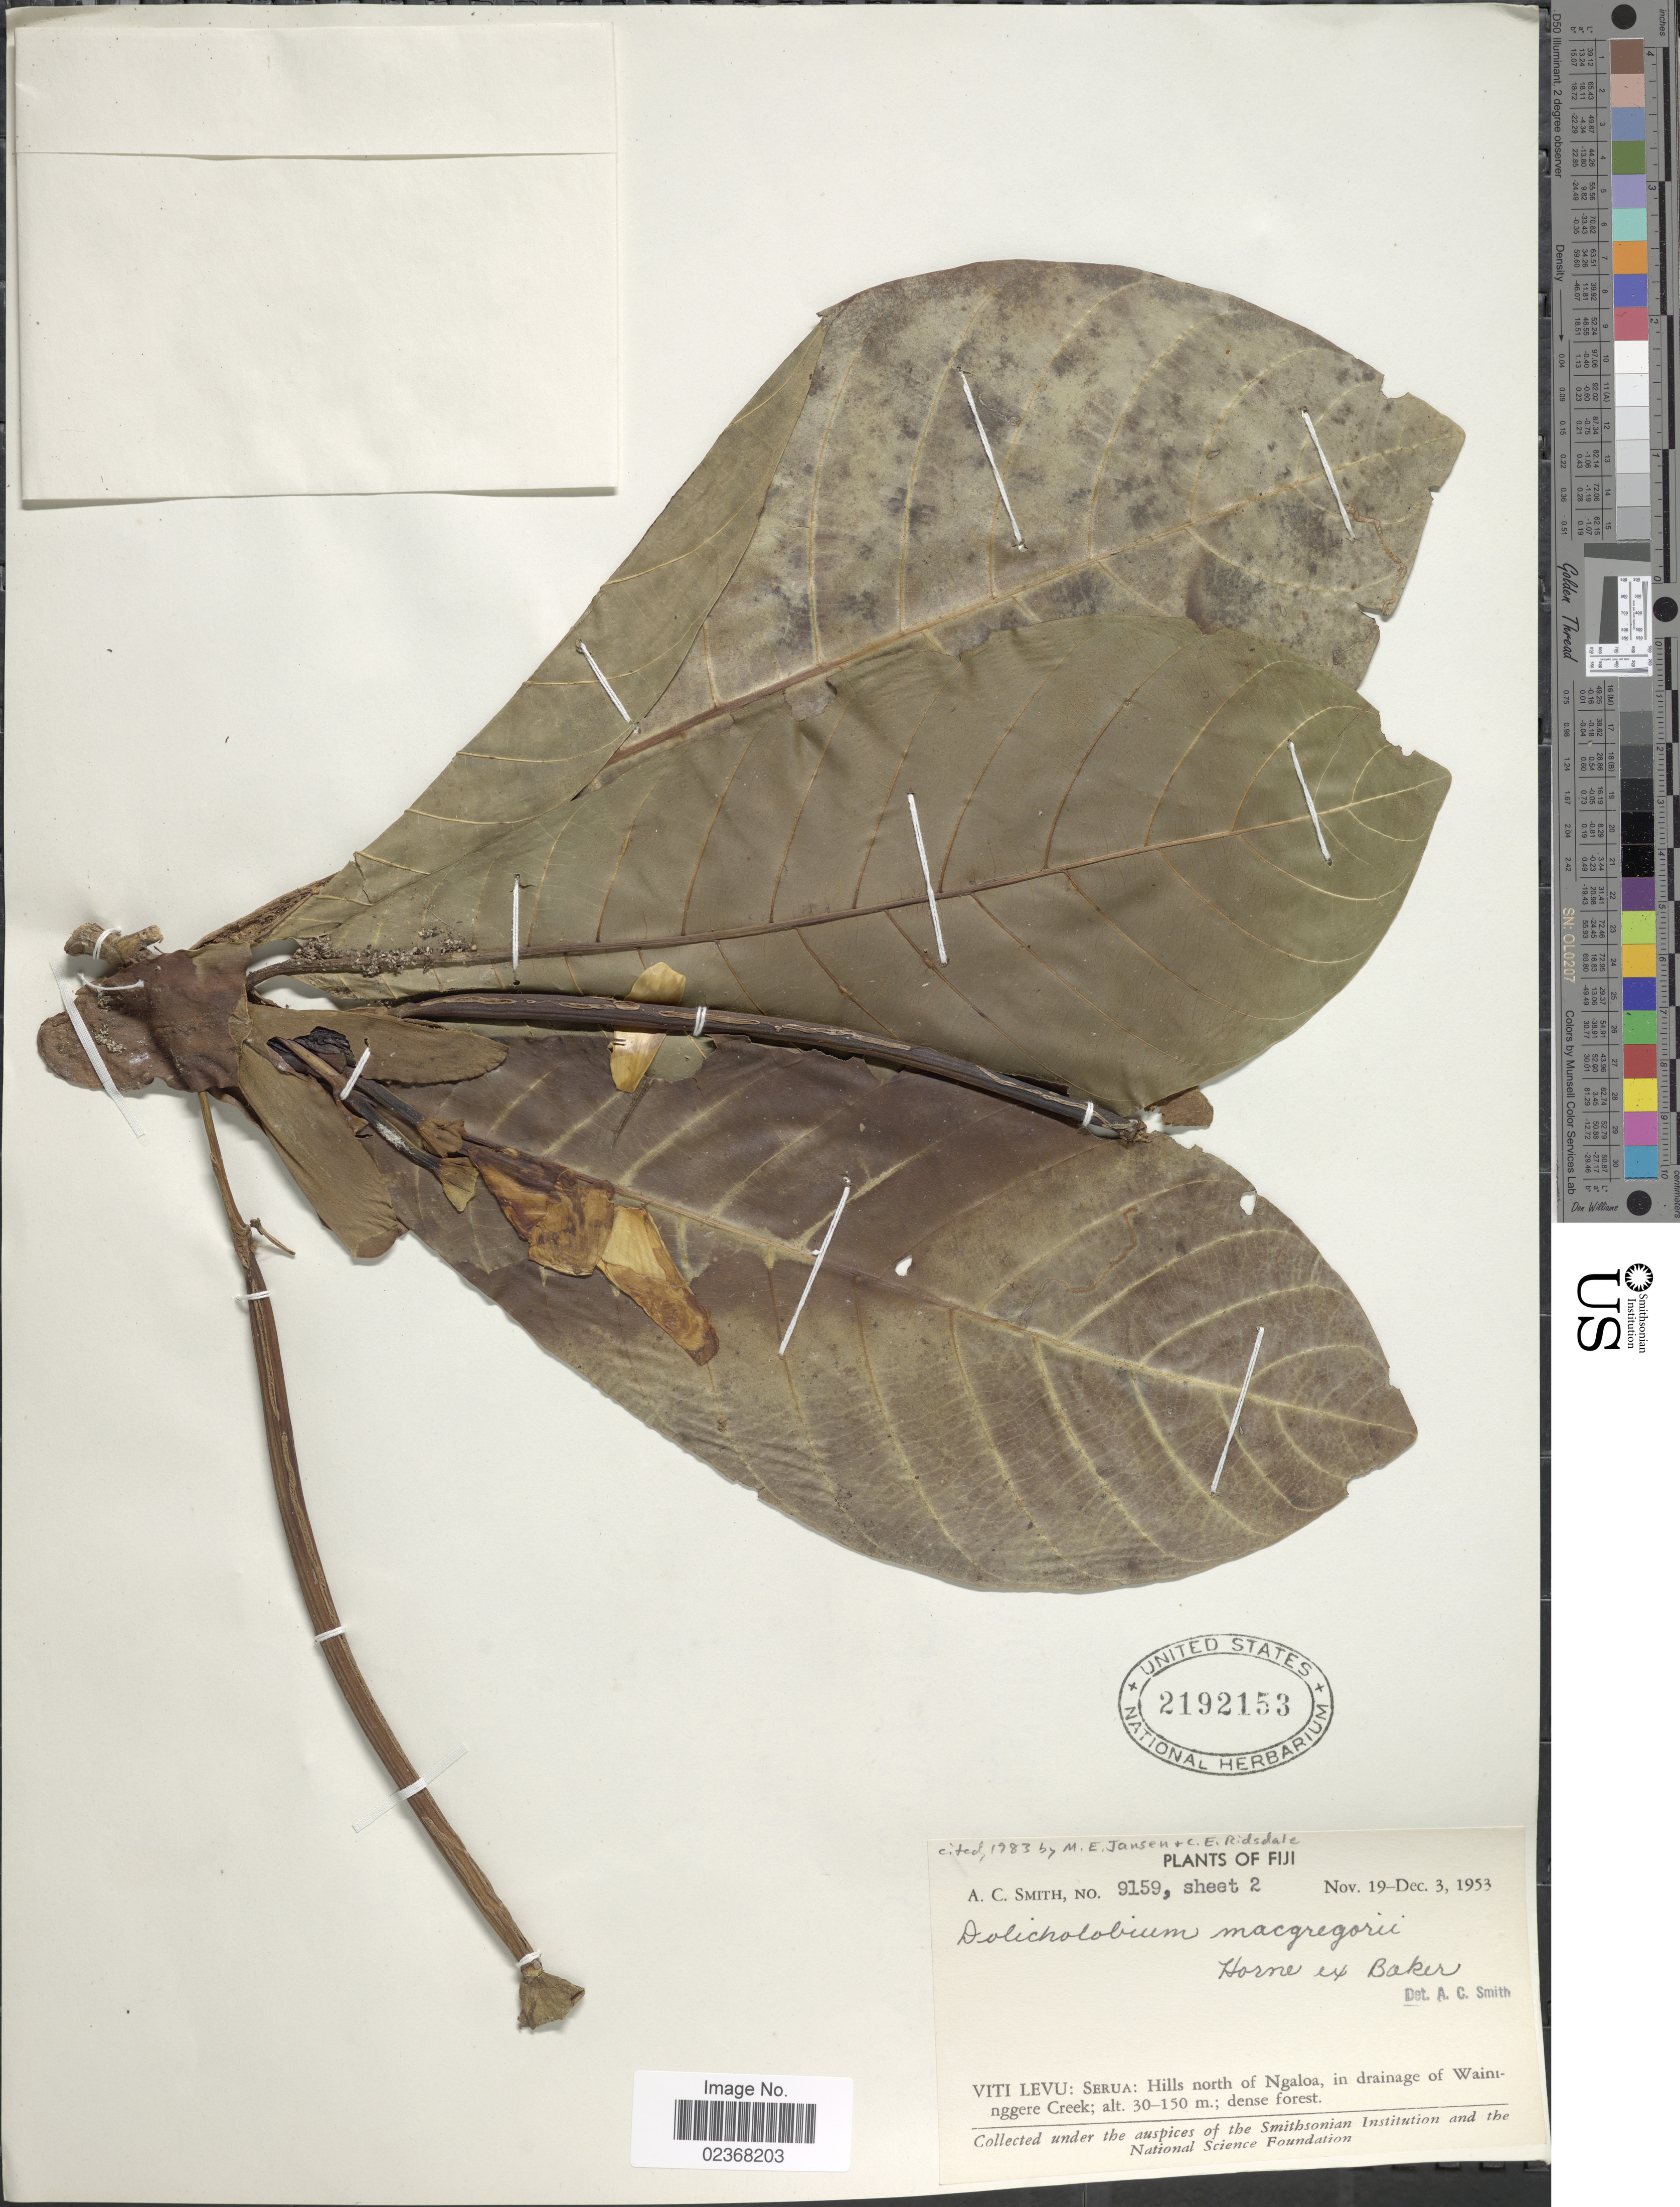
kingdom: Plantae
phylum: Tracheophyta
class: Magnoliopsida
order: Gentianales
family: Rubiaceae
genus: Dolicholobium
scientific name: Dolicholobium macgregorii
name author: Horne ex Baker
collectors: A. C. Smith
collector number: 9159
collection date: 1953-11-19/1953-12-03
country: Fiji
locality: Viti Levu: Serua: Hills north of Ngaloa, in drainage of Waininggere Creek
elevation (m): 30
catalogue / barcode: US 2192153